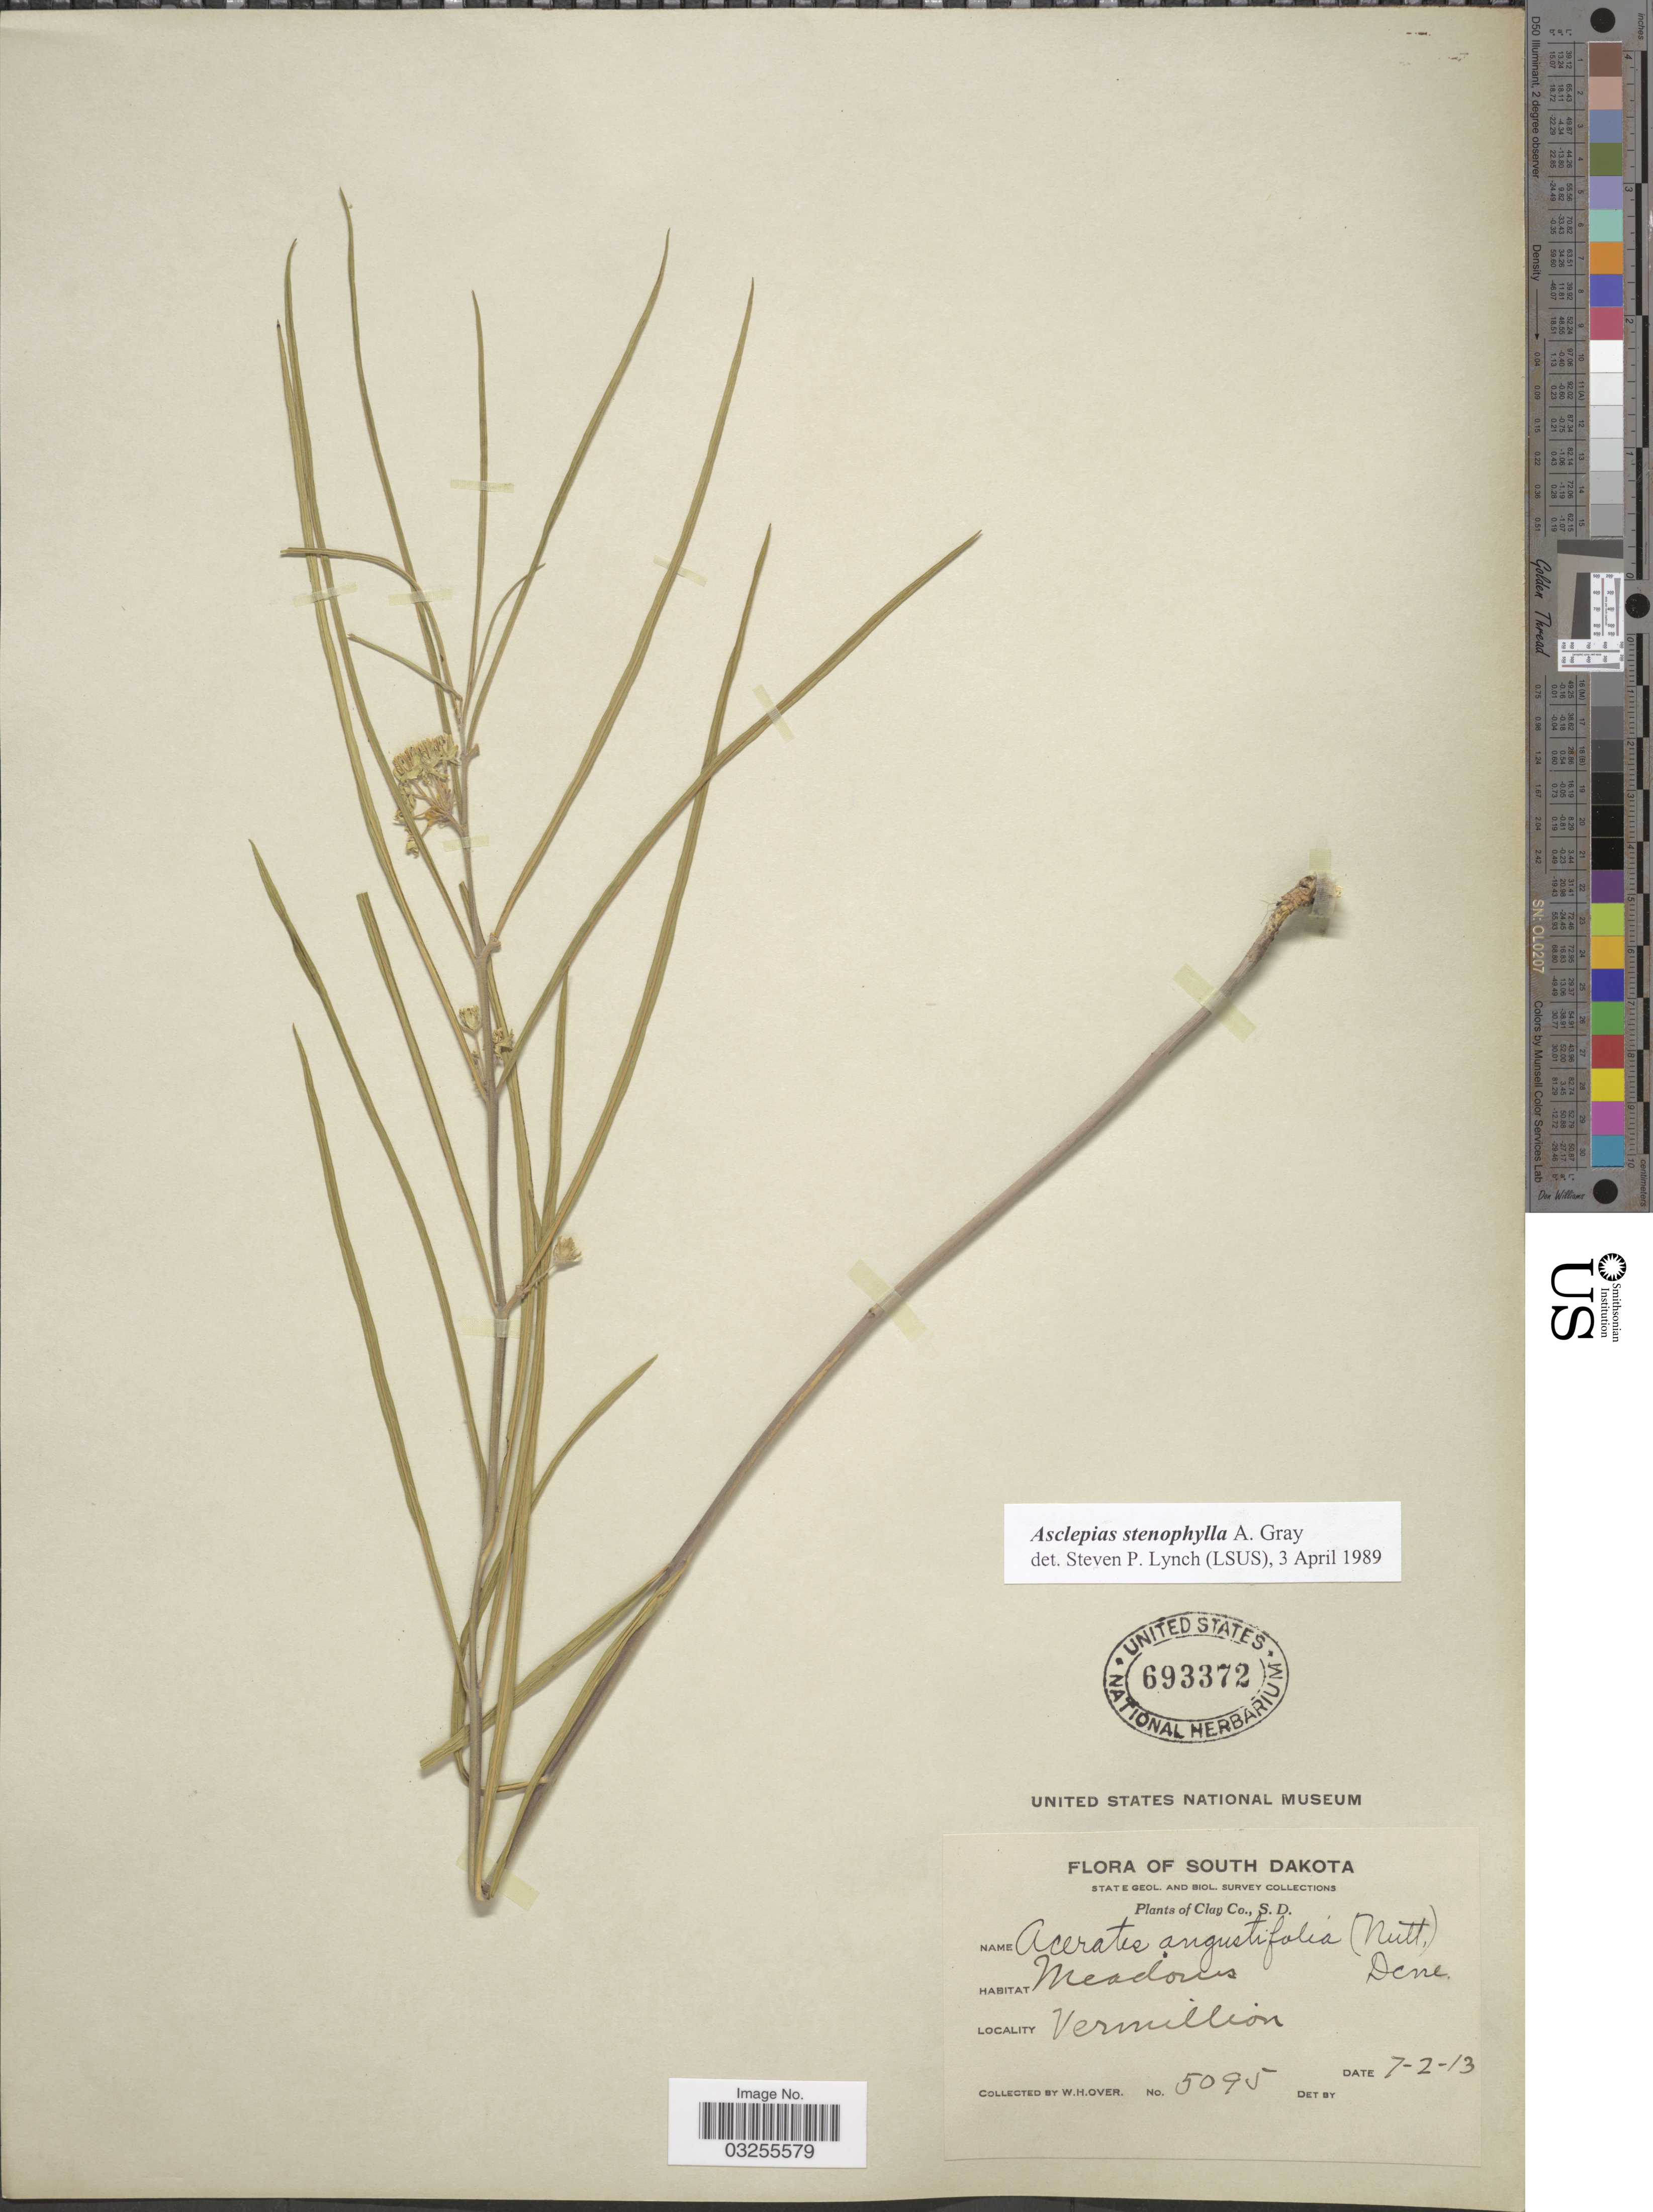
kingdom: Plantae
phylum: Tracheophyta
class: Magnoliopsida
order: Gentianales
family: Apocynaceae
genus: Asclepias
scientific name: Asclepias stenophylla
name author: A. Gray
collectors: W. Over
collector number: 5095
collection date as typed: Transcribed d/m/y: 2/7/13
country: United States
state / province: South Dakota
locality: Meadows, Vermillion.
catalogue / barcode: US 693372